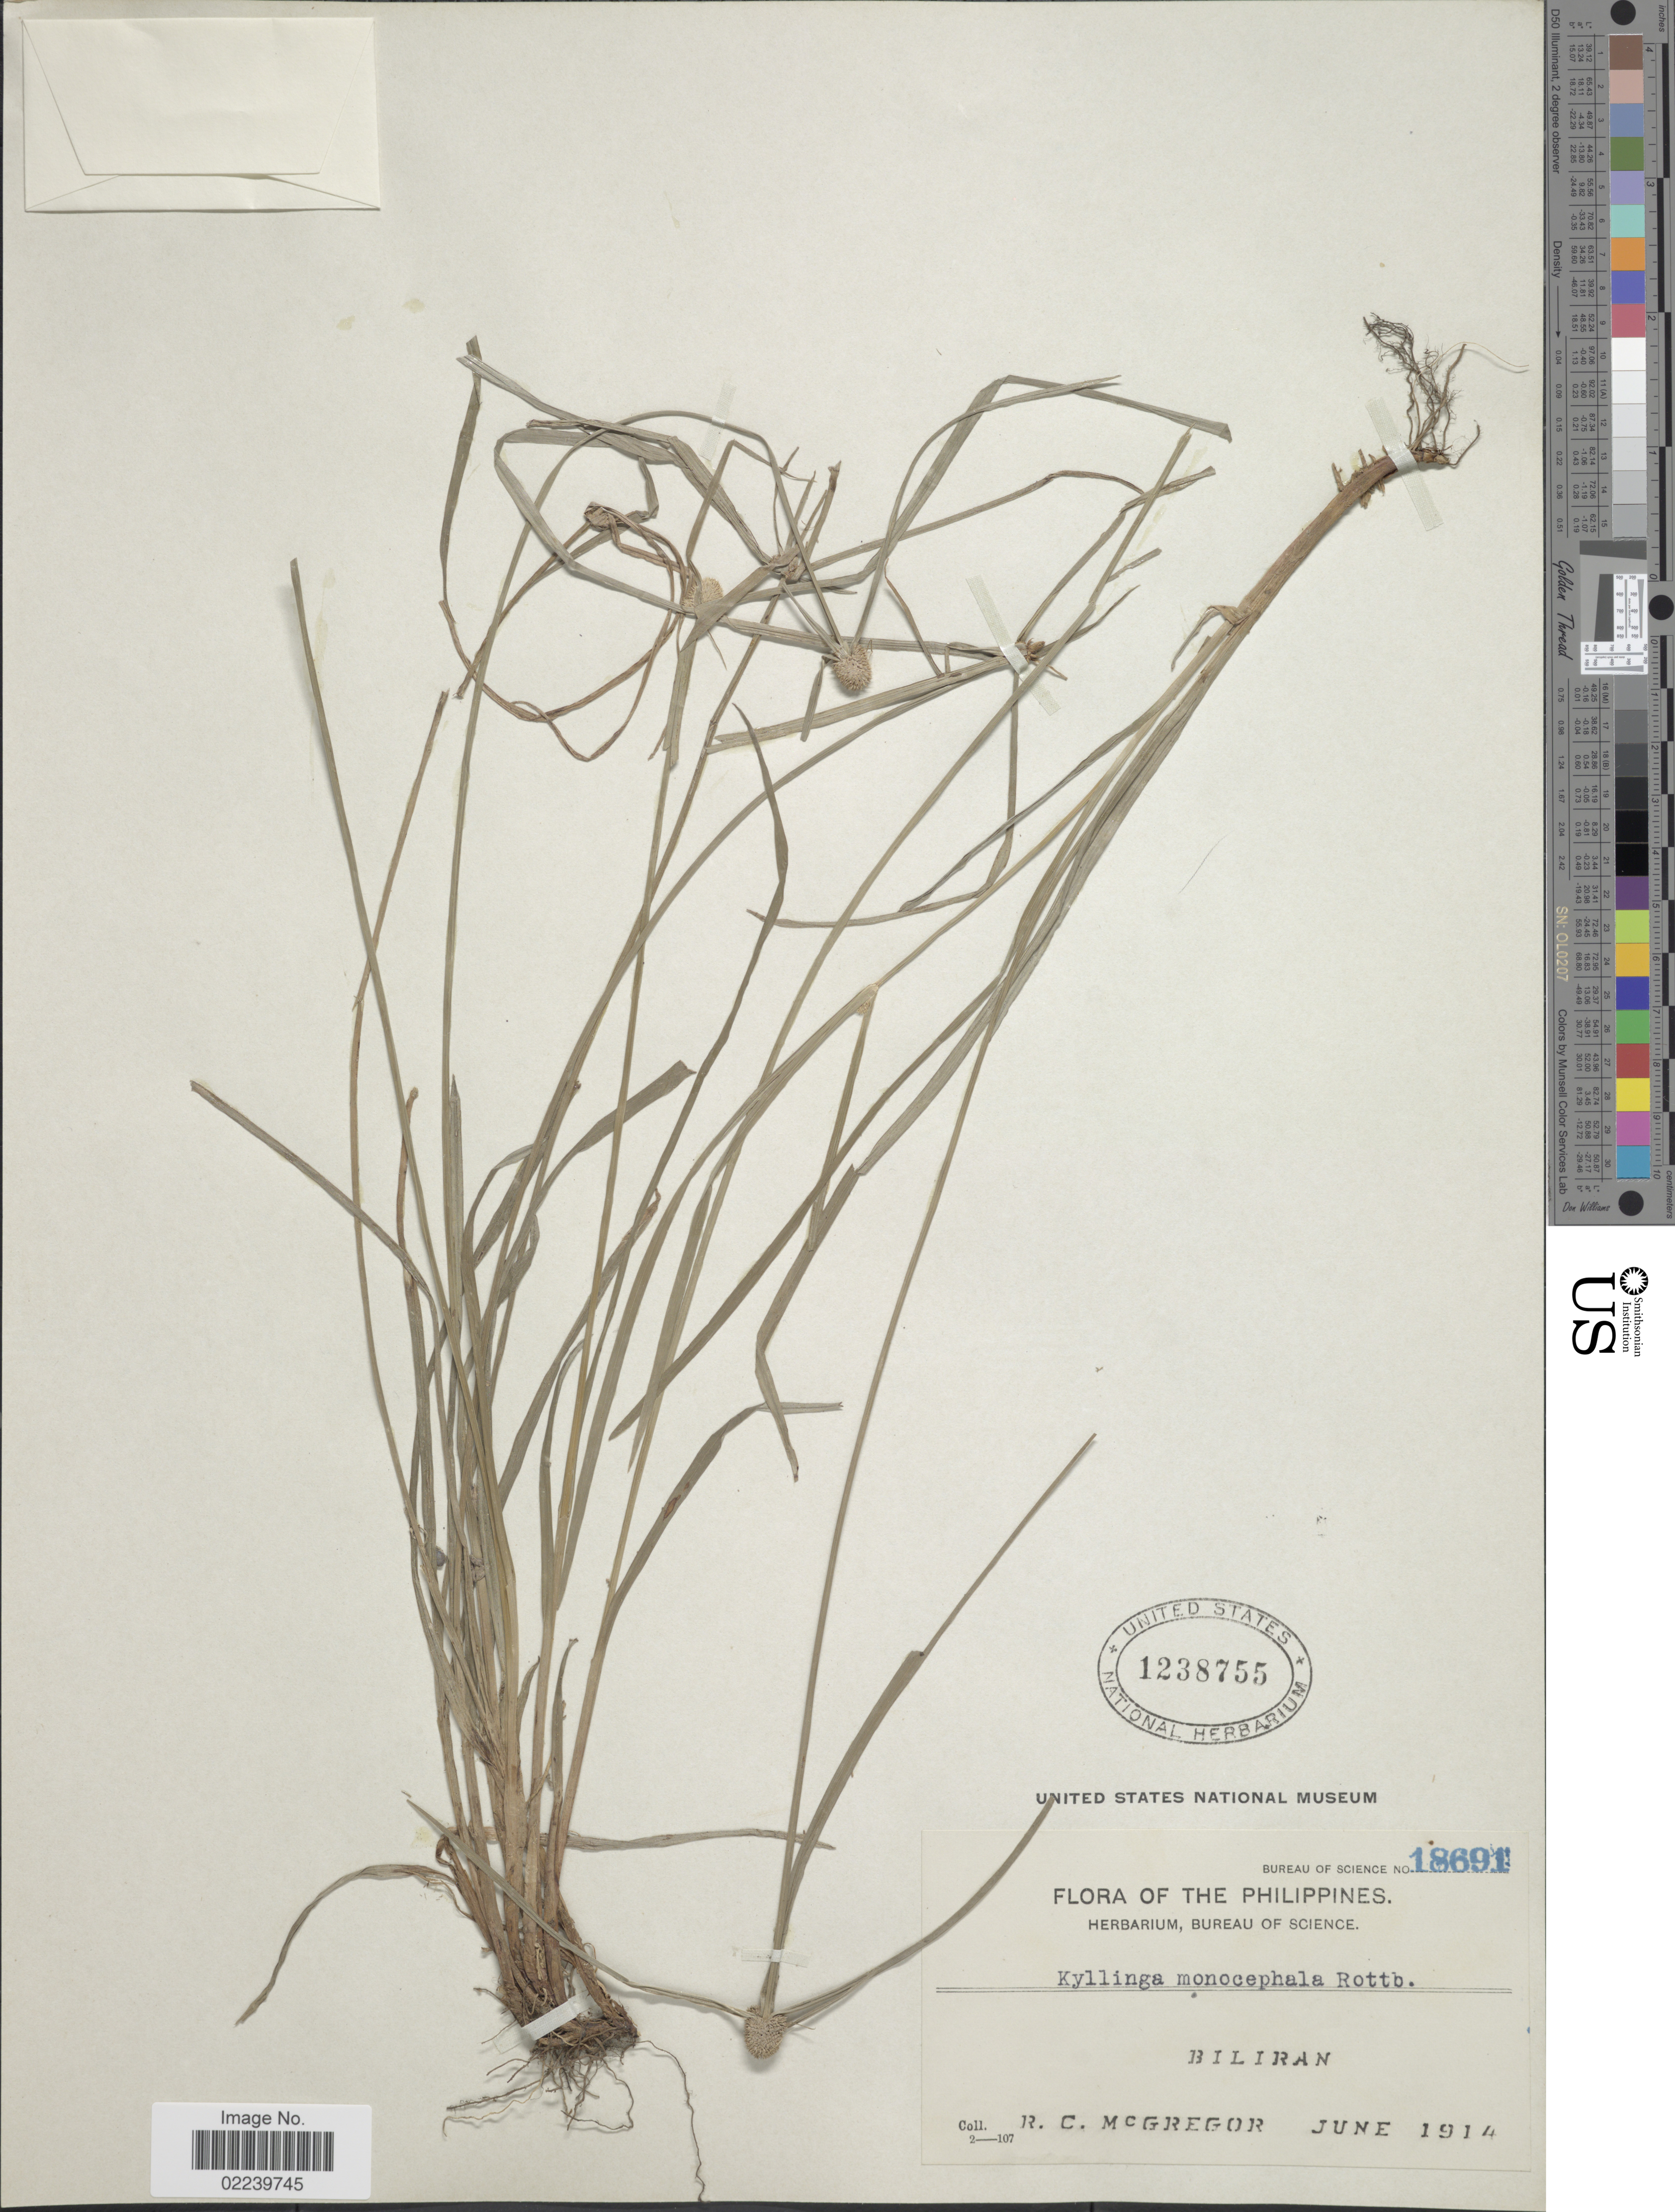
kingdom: Plantae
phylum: Tracheophyta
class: Liliopsida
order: Poales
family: Cyperaceae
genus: Cyperus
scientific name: Cyperus mindorensis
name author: (Steud.) Huygh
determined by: Strong, M. T., (US), Smithsonian Institution - National Museum of Natural History (UNITED STATES)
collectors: R. C. McGregor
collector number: Bureau of Science 18691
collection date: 1914-06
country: Philippines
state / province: Eastern Visayas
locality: Biliran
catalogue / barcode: US 1238755